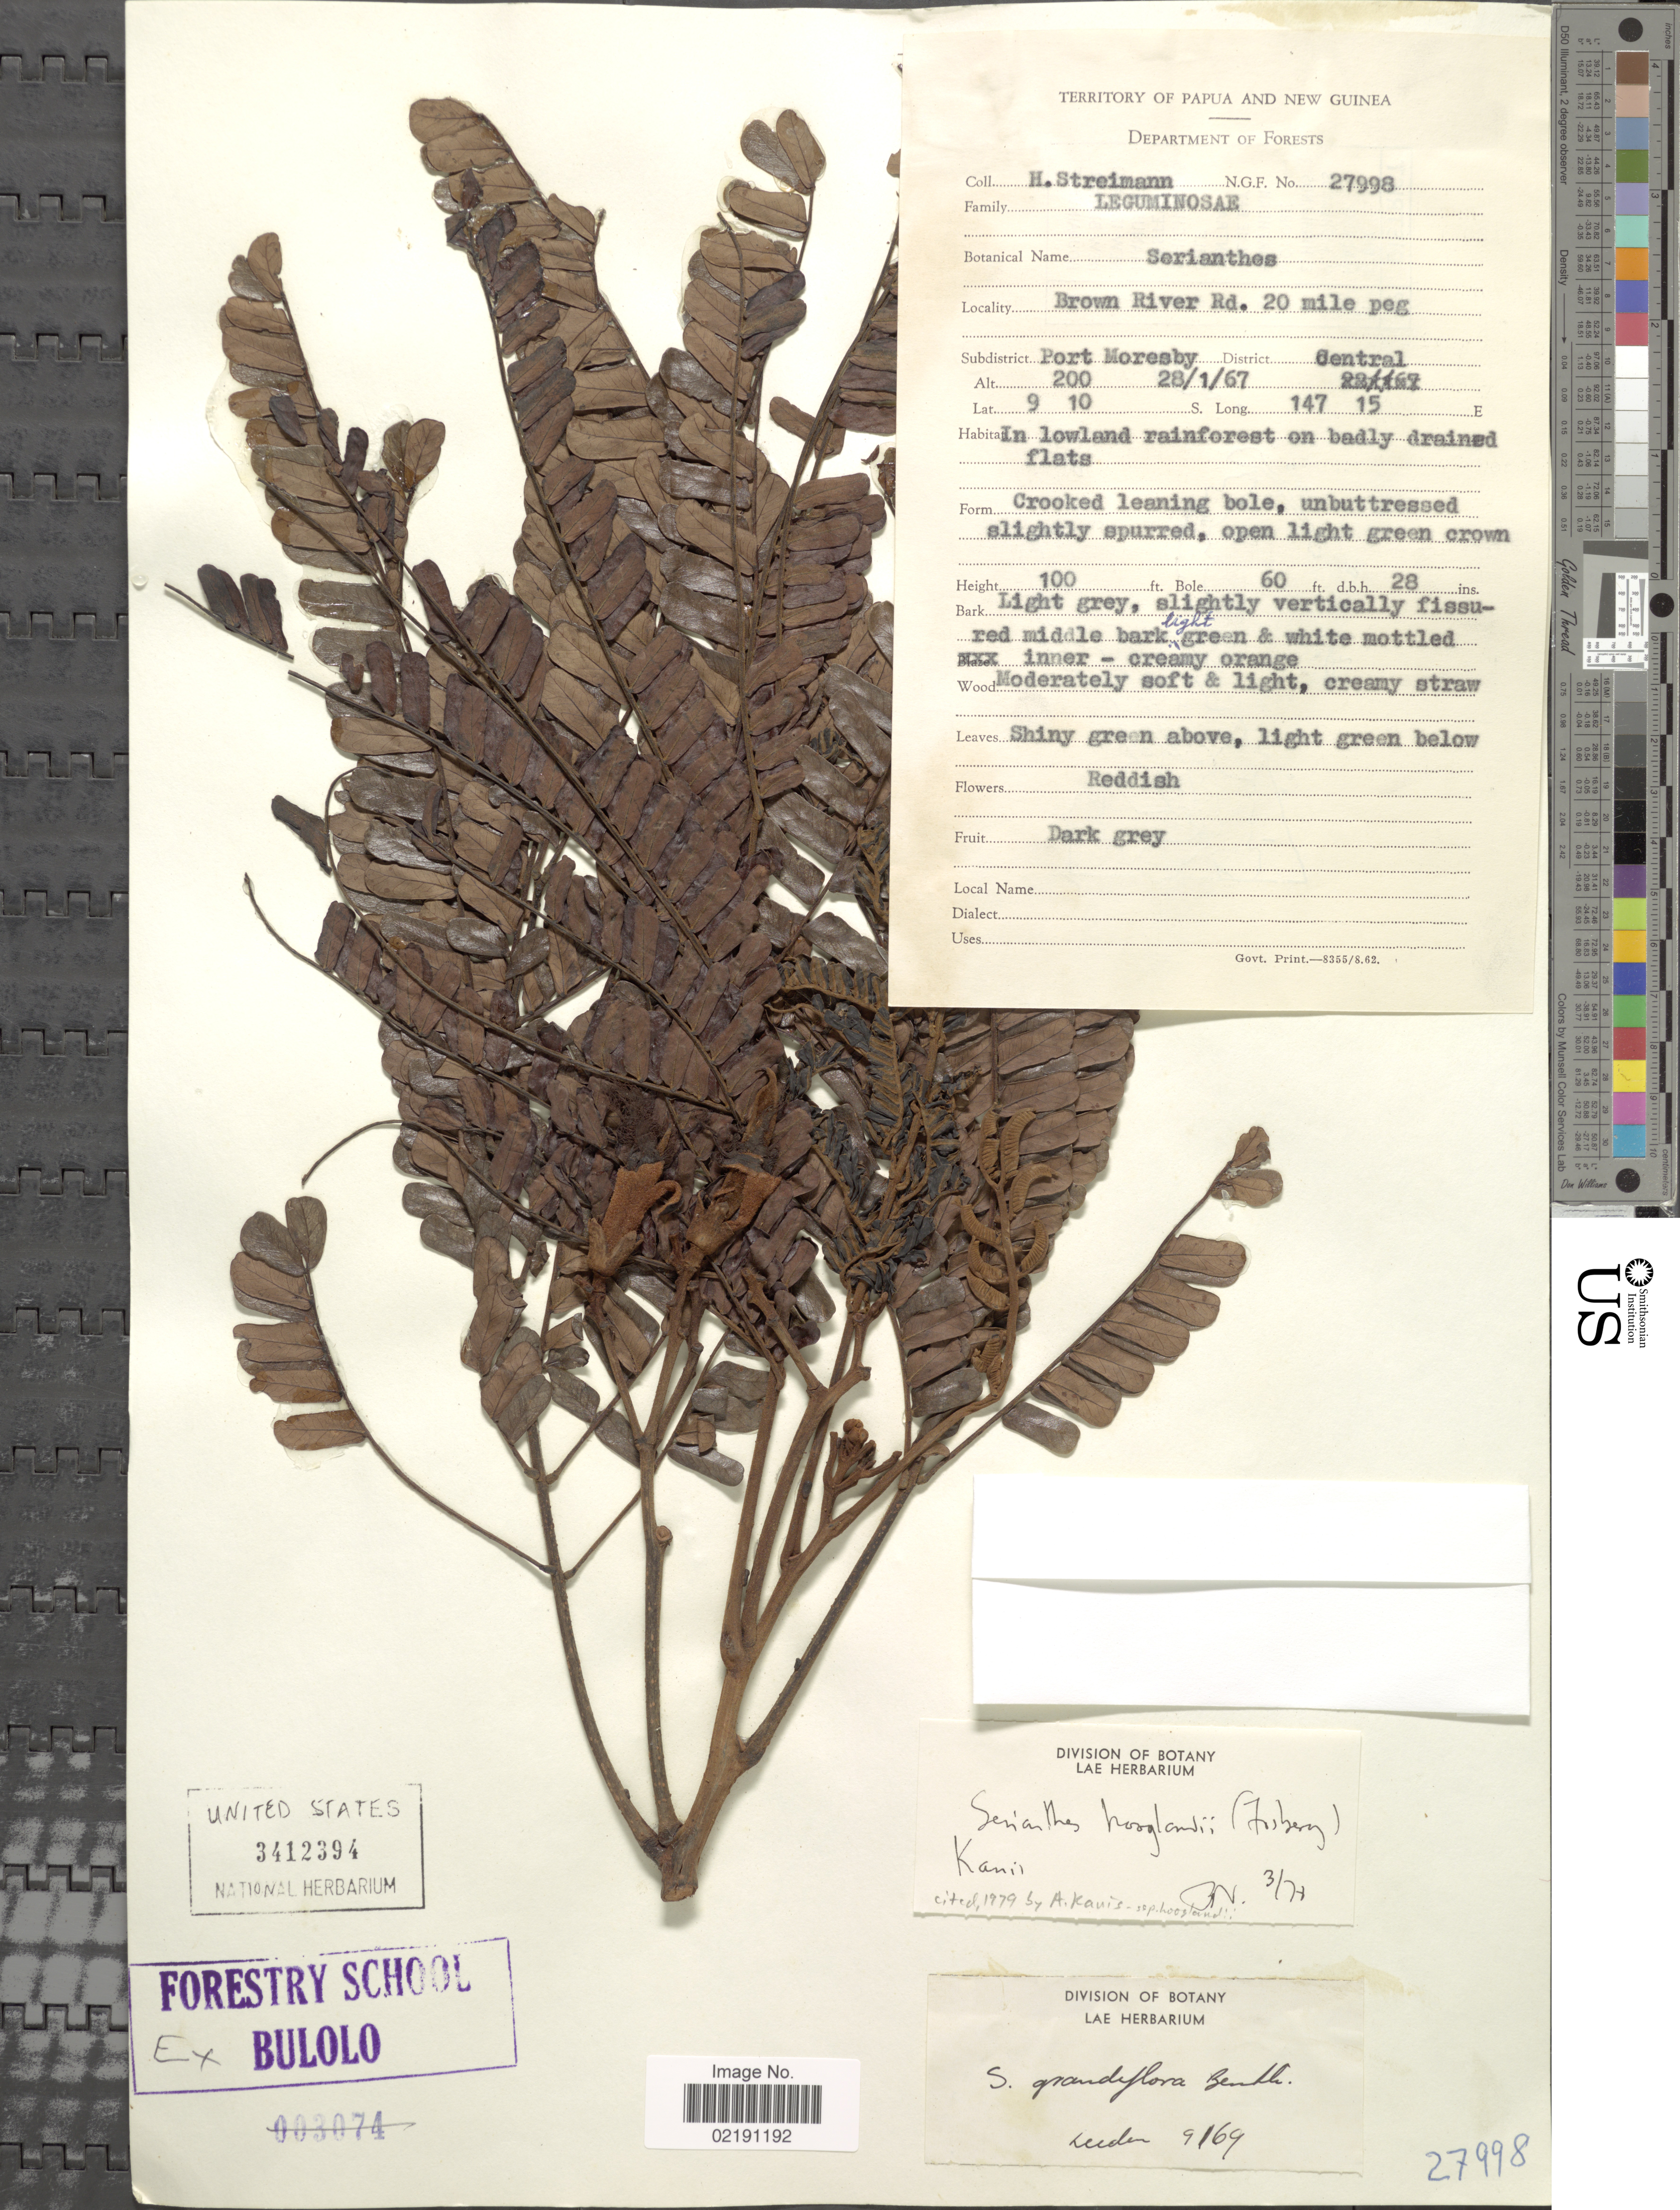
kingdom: Plantae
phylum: Tracheophyta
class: Magnoliopsida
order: Fabales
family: Fabaceae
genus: Serianthes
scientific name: Serianthes hooglandii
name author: (Fosberg) Kanis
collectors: H. Streimann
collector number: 27998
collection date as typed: Transcribed d/m/y: 28/1/67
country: Papua New Guinea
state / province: Central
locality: Department of Forests. Brown River Rd. 20 mile peg. Subdistrict Port Moresby. District Central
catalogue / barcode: US 3412394